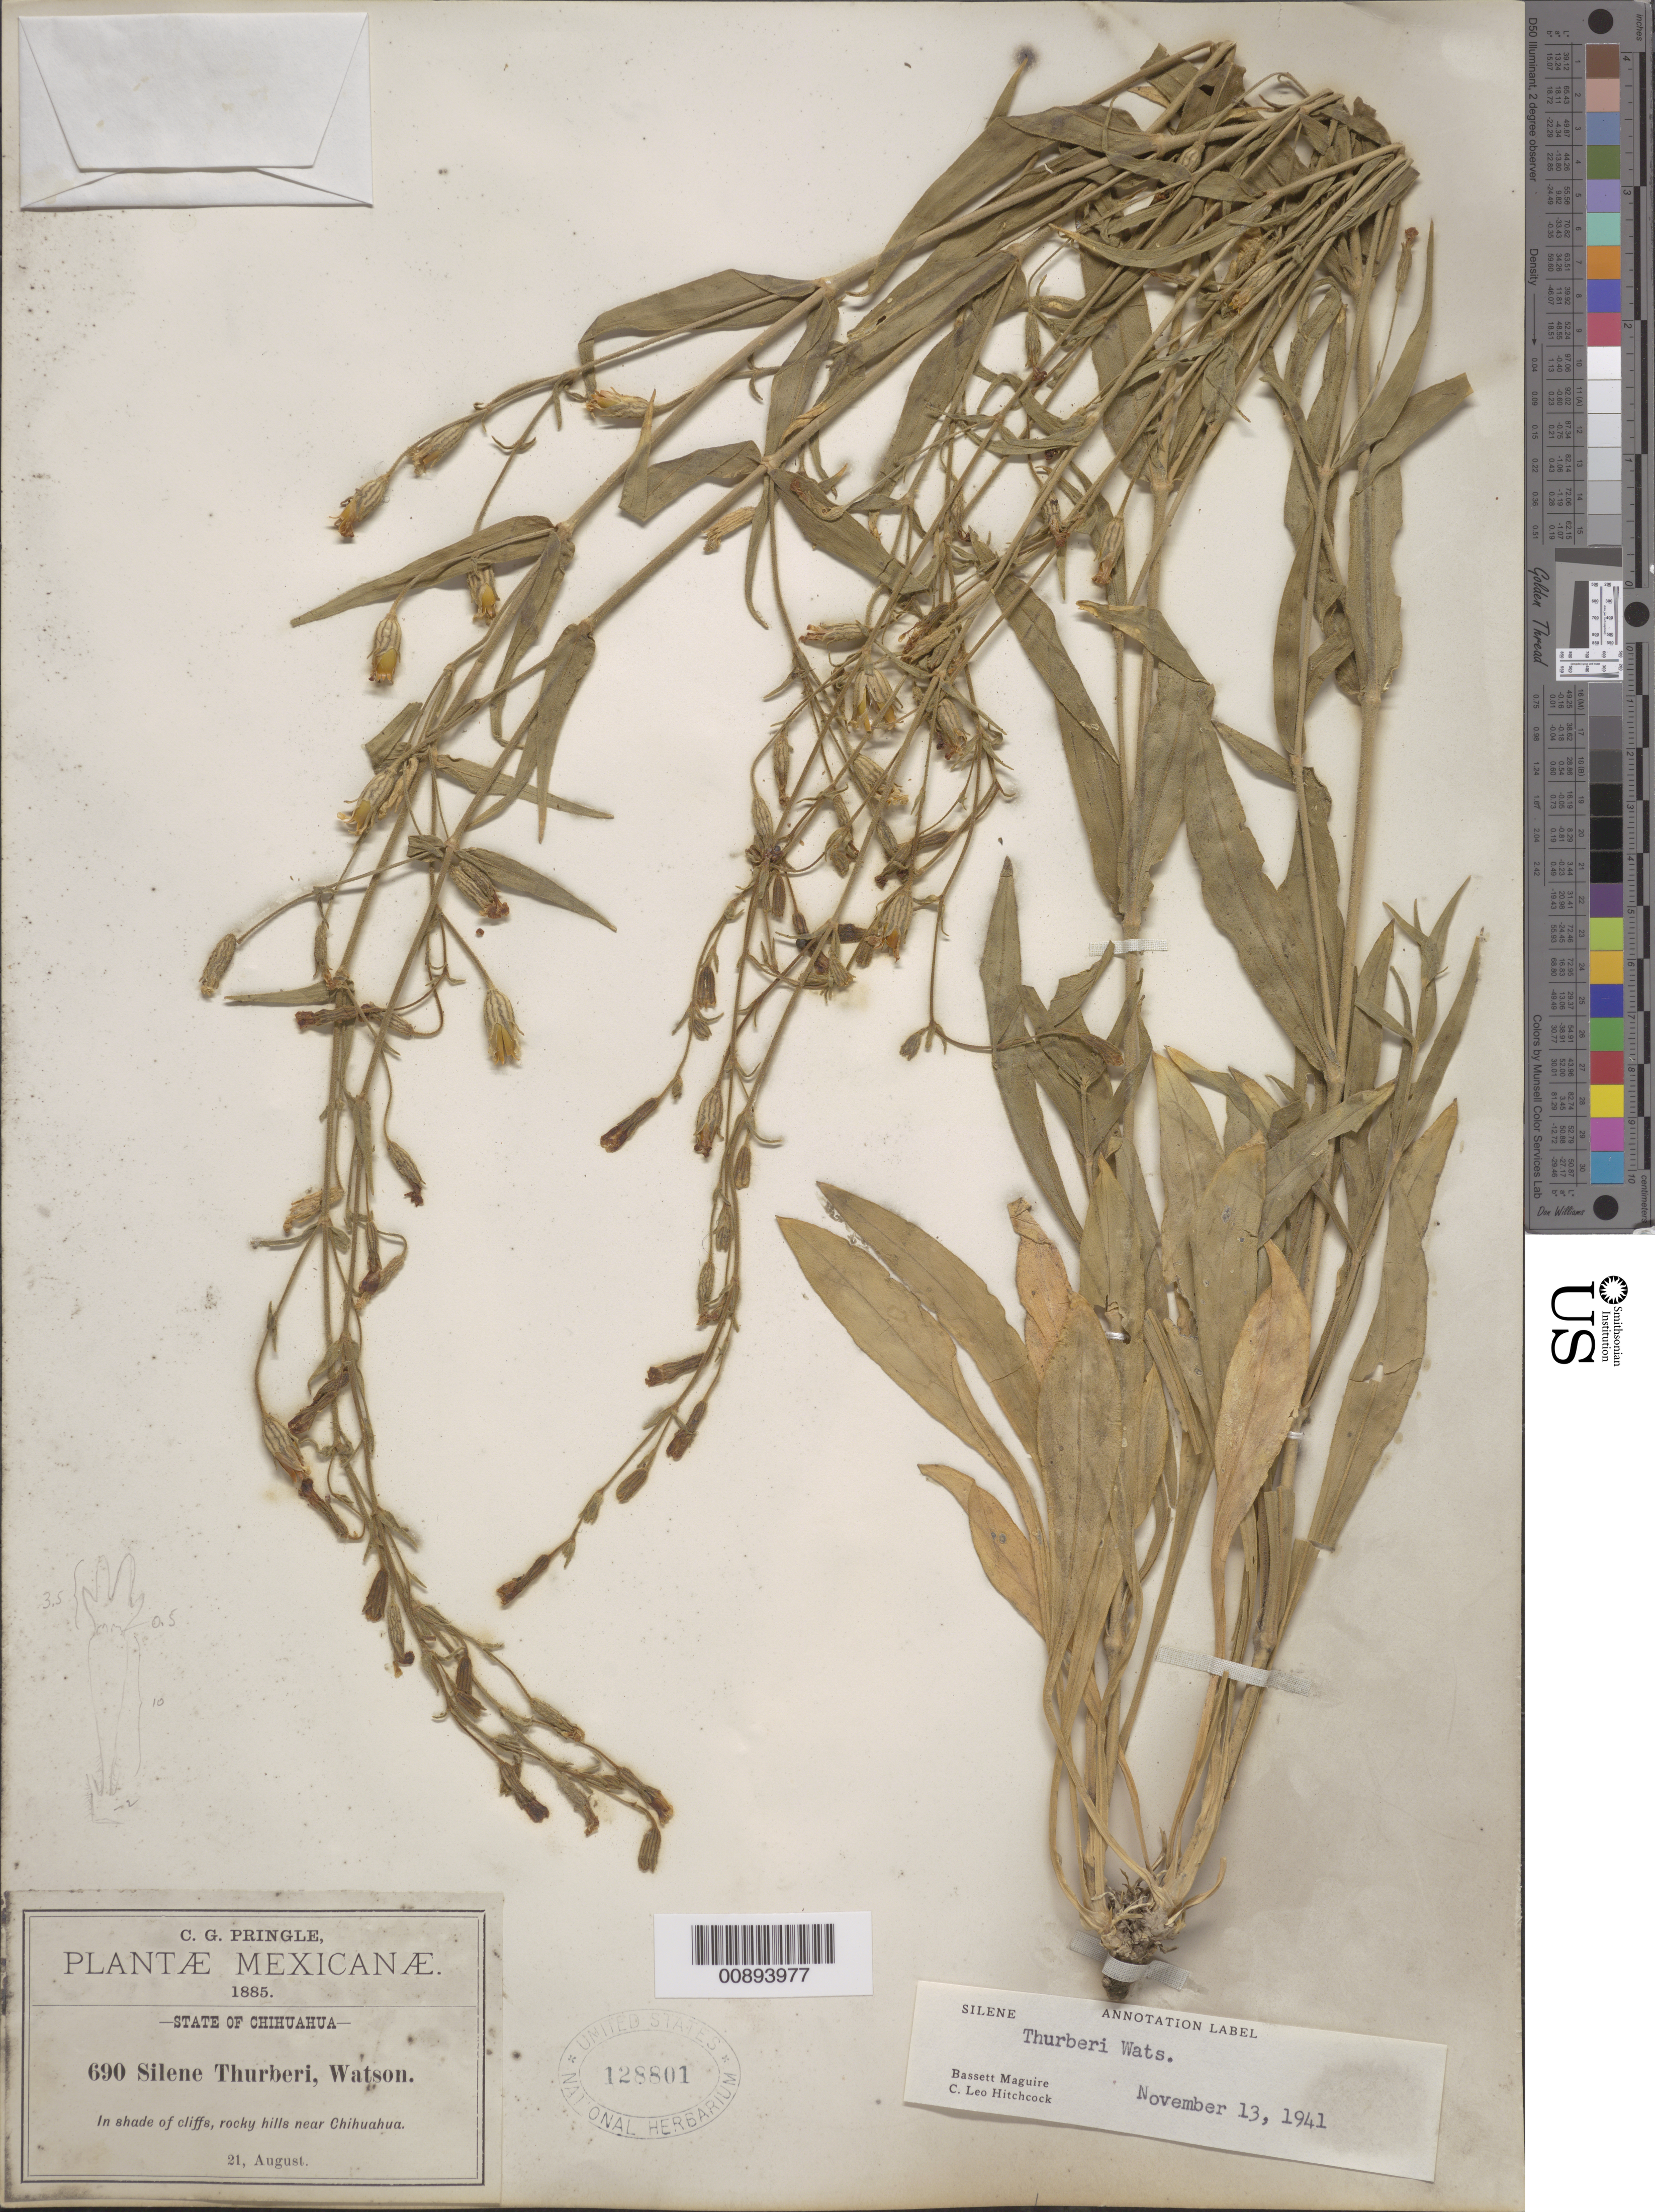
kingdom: Plantae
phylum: Tracheophyta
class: Magnoliopsida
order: Caryophyllales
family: Caryophyllaceae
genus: Silene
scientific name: Silene thurberi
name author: S. Watson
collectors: C. G. Pringle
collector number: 690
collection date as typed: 21 Aug 1885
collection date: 1885-08-21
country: Mexico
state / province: Chihuahua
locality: Rocky hills near Chihuahua.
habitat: In shade of cliffs, rocky hills.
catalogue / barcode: US 128801